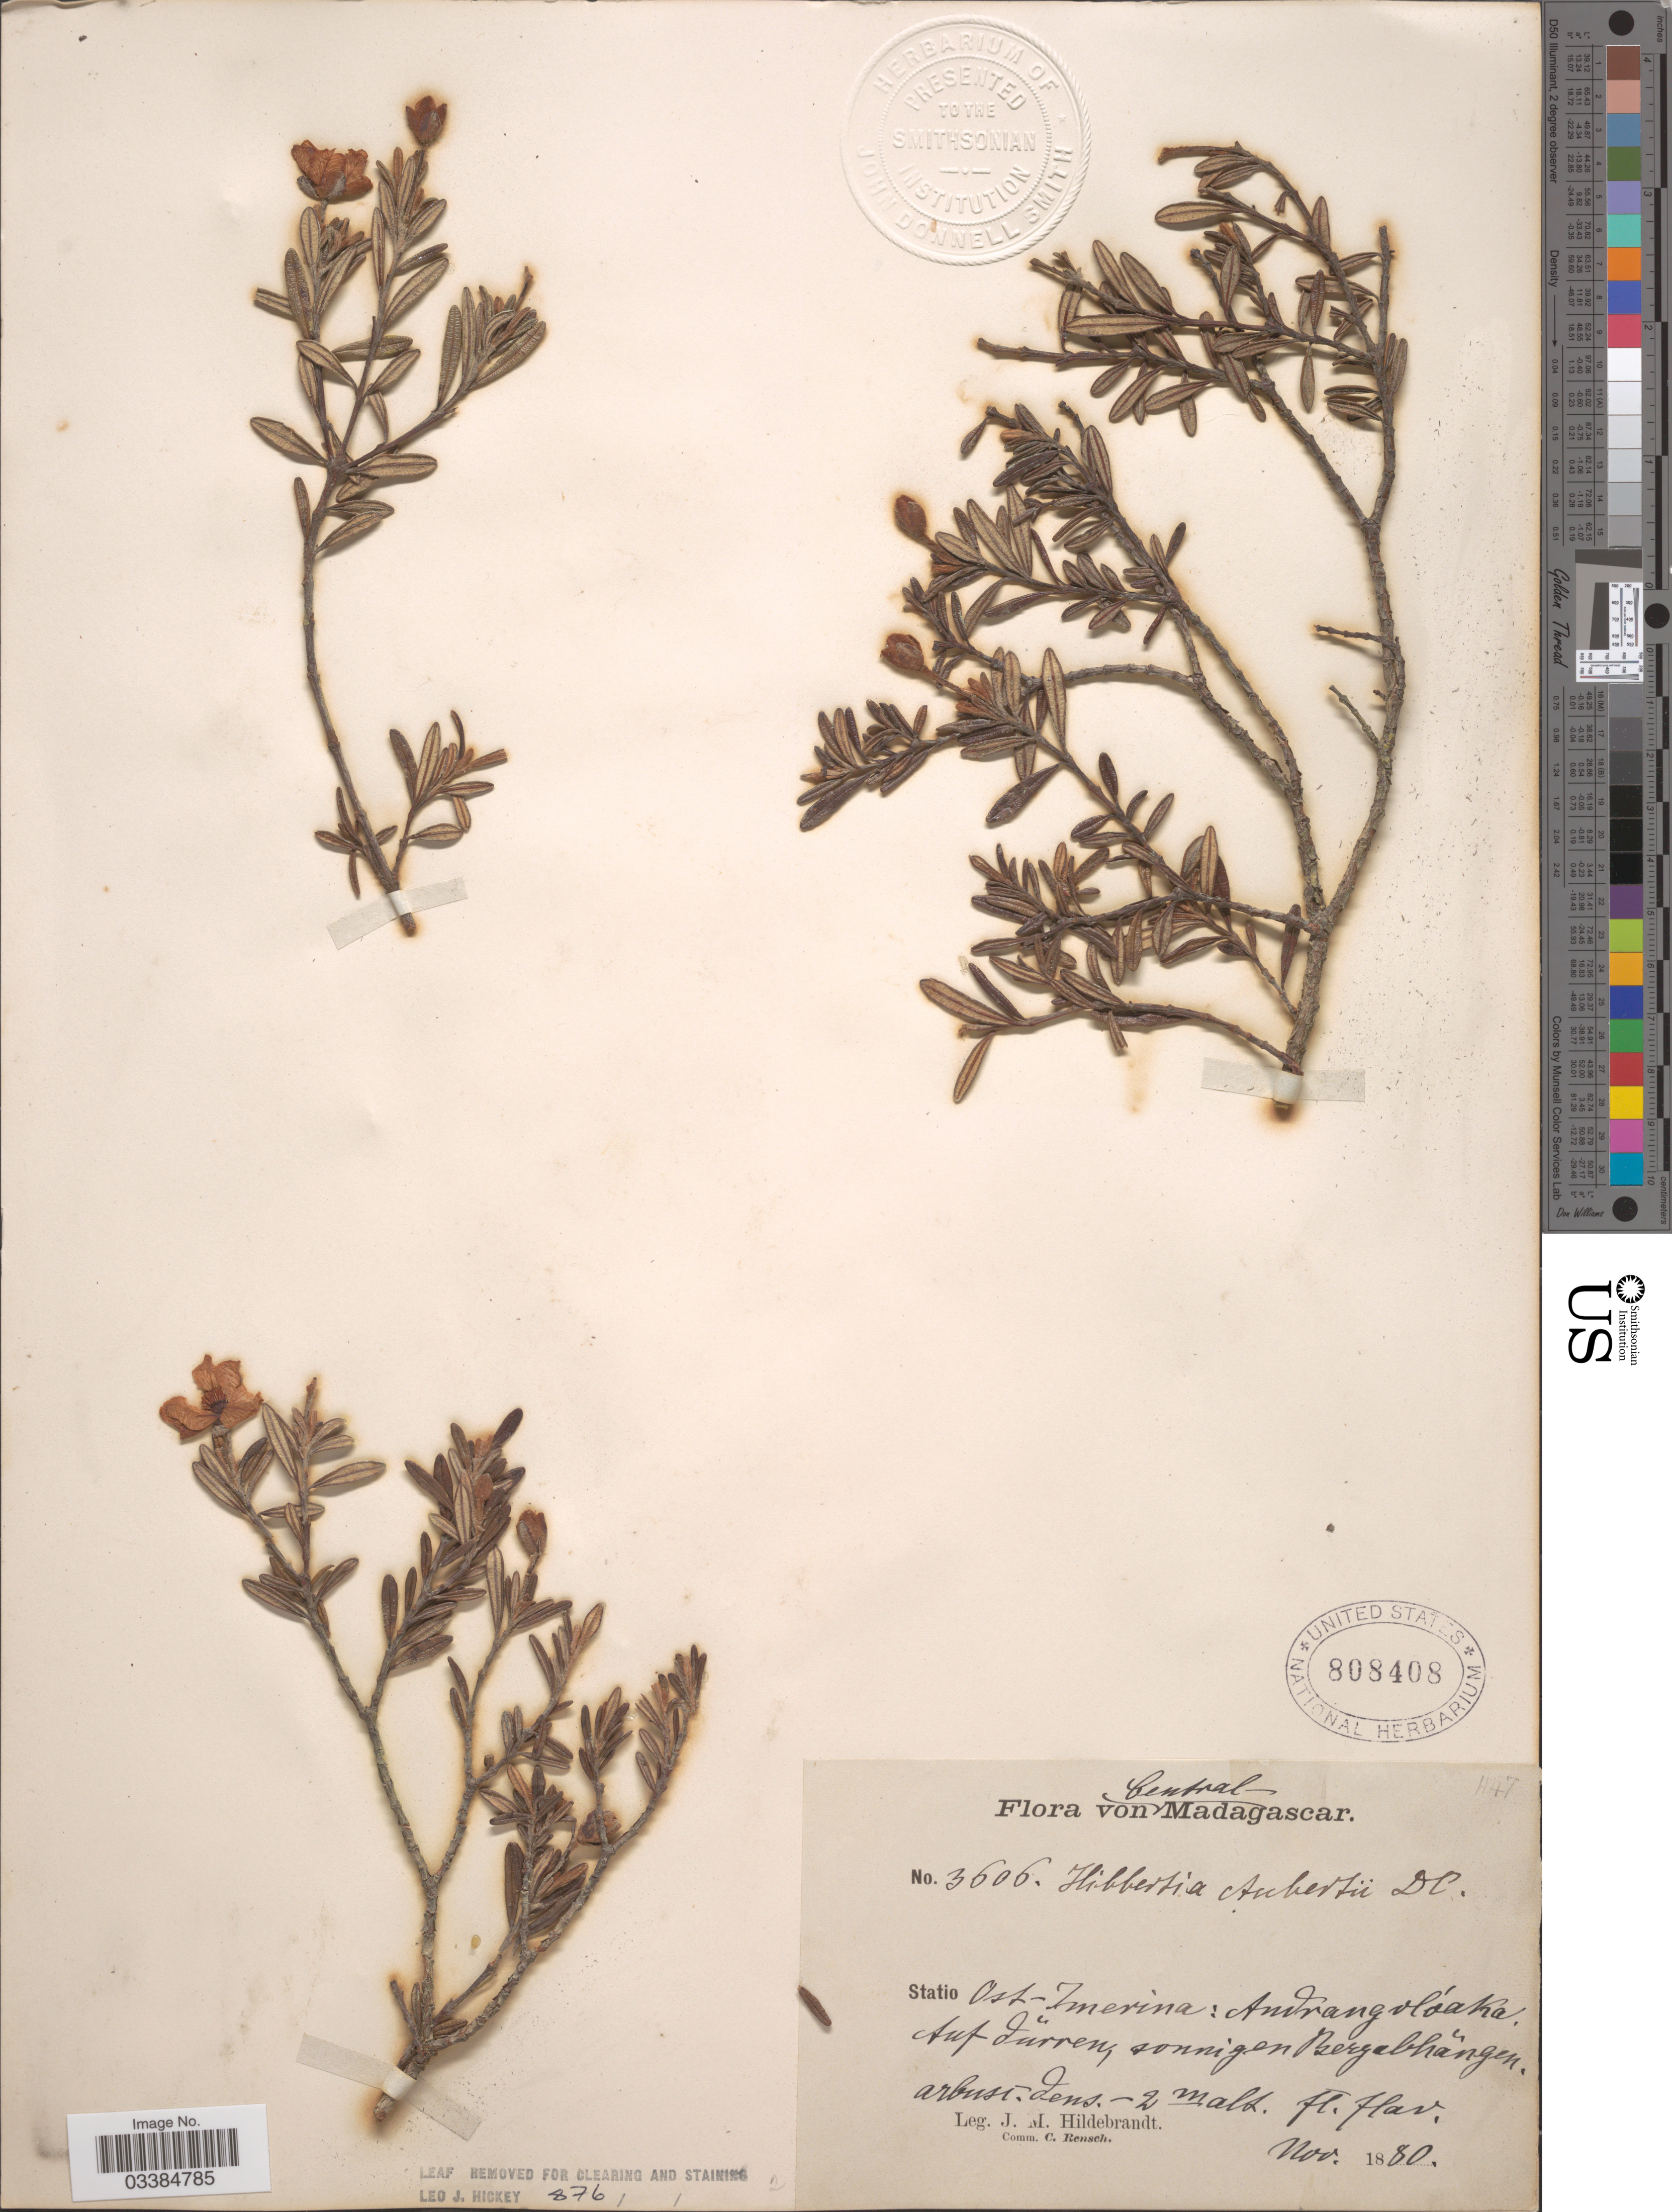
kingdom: Plantae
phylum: Tracheophyta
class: Magnoliopsida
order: Dilleniales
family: Dilleniaceae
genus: Hibbertia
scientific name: Hibbertia aubertii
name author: Gilg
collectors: J. Hildebrandt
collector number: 3606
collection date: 1880-11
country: Madagascar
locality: Central Madagascar. Statio Ost-Imerina: Andrangolóaka. Auf dünnen, sonnigen Bergabhangen.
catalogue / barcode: US 808408